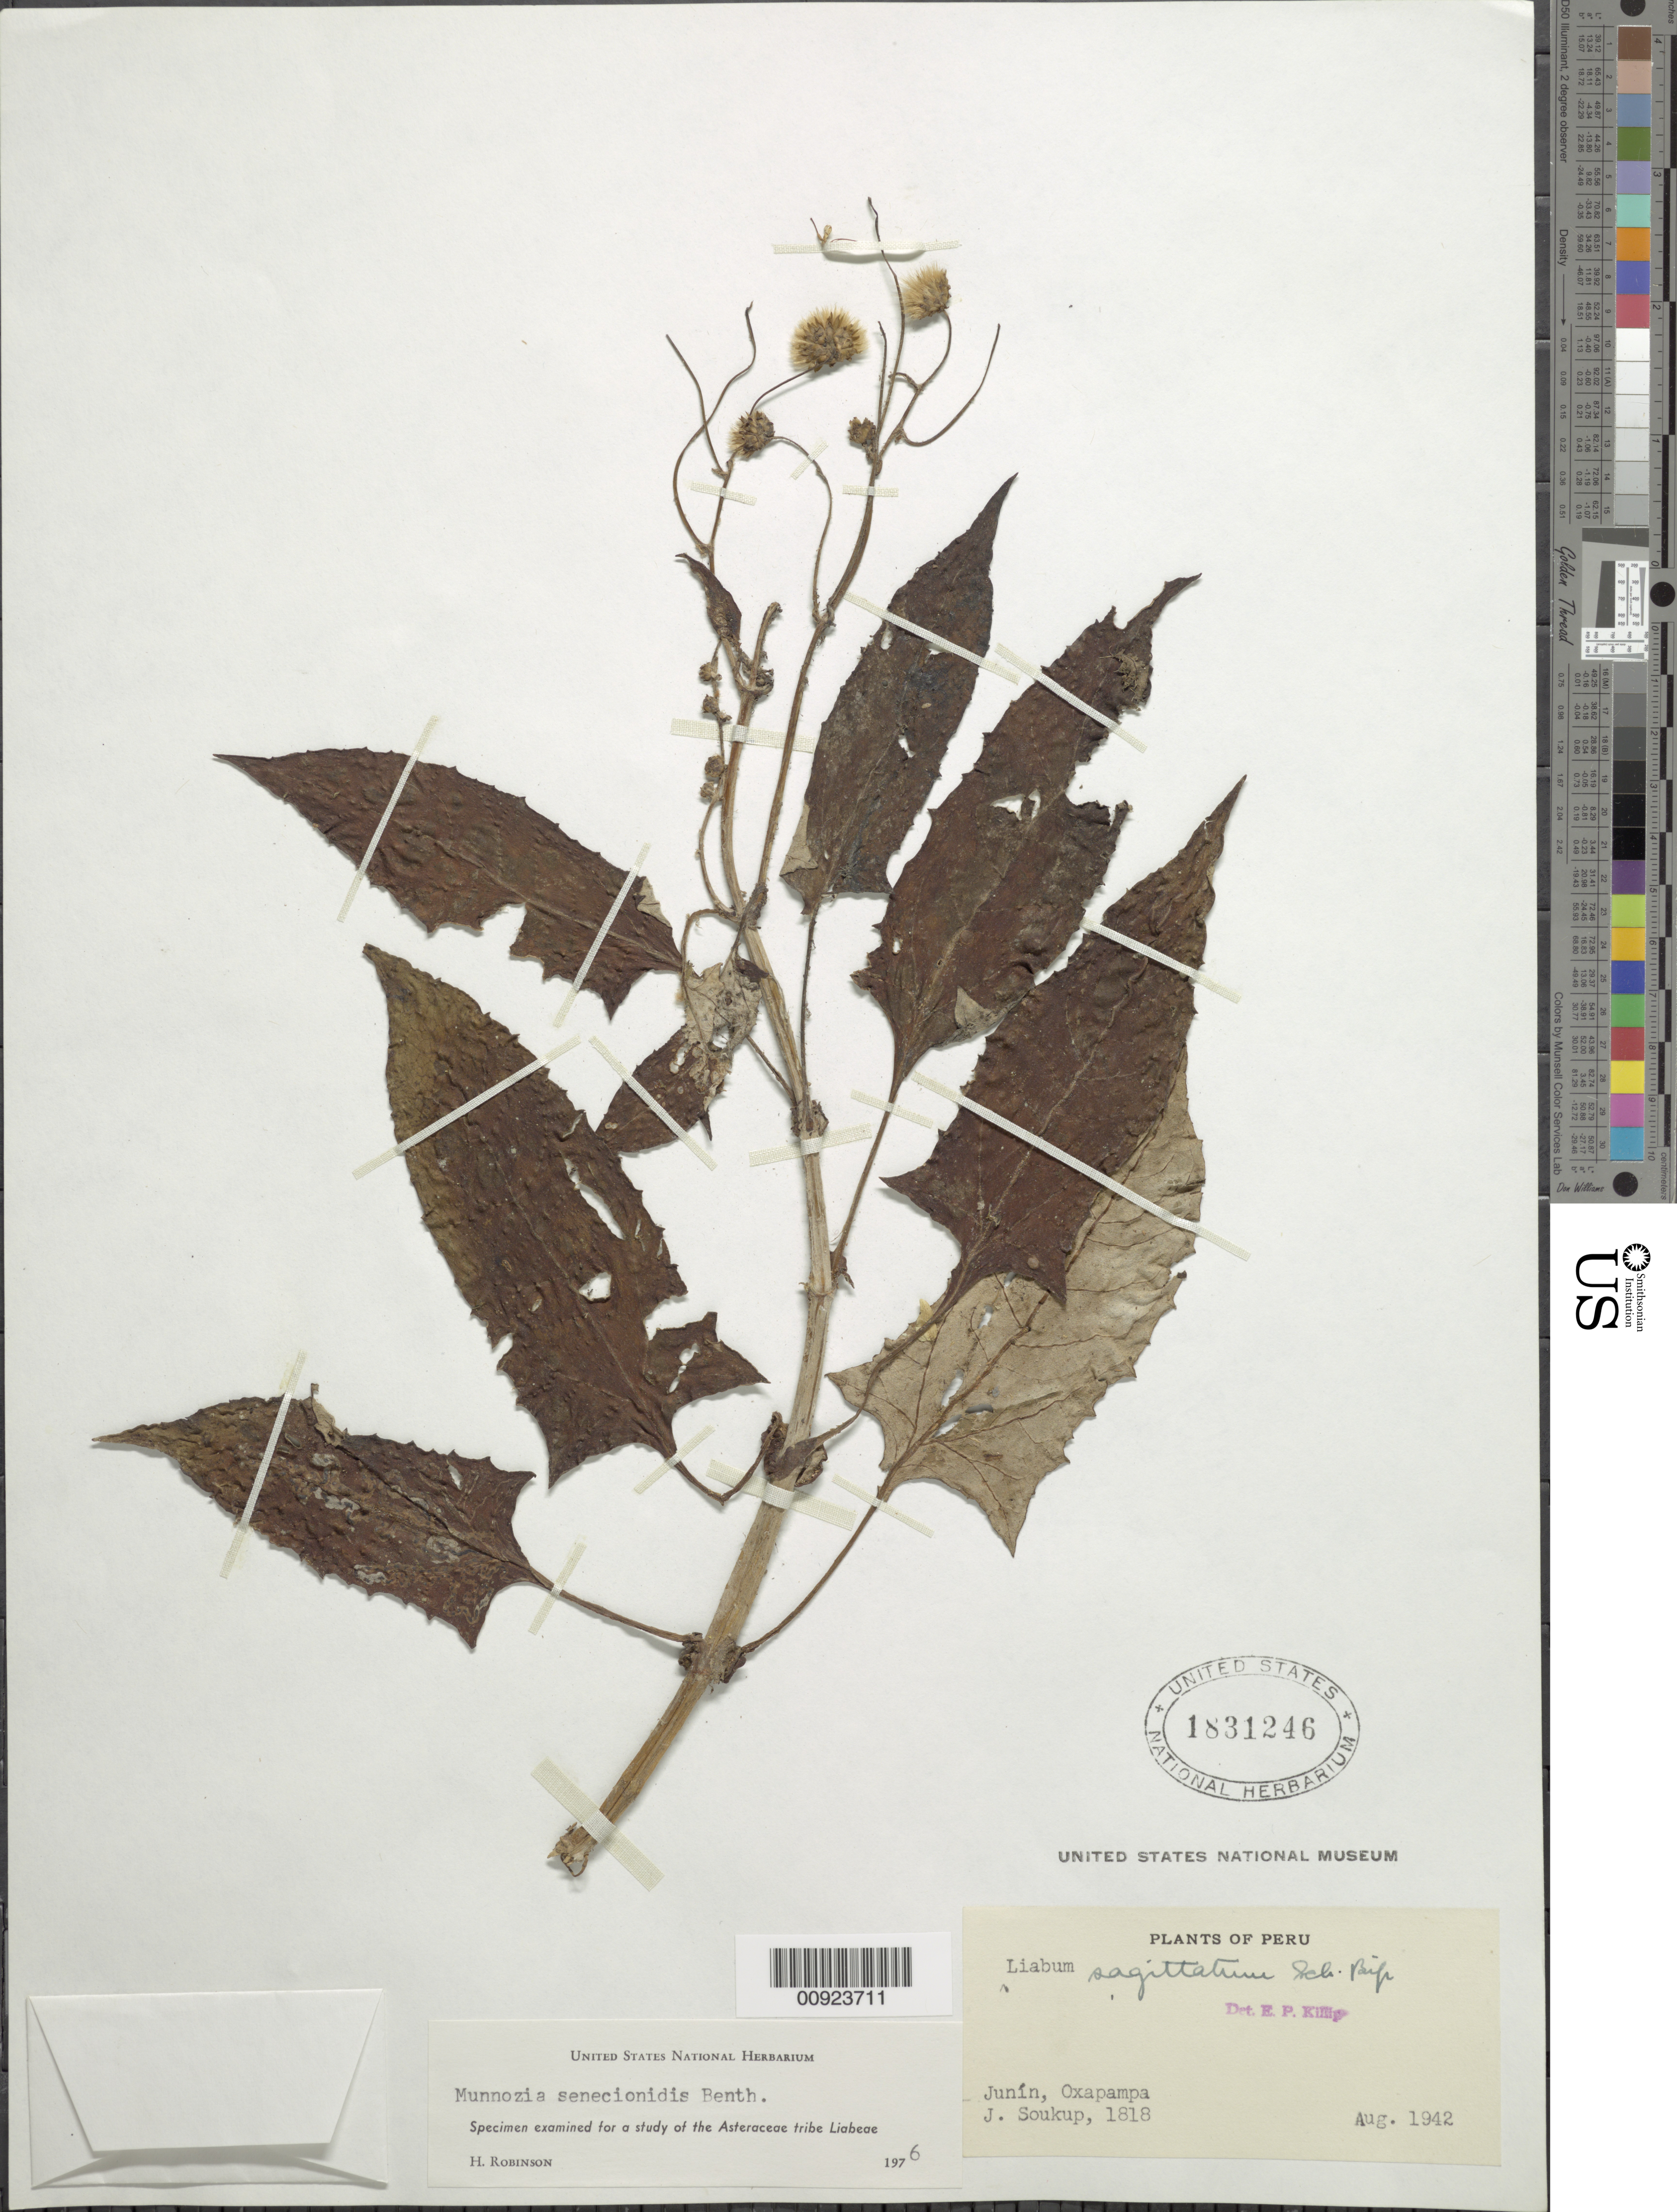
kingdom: Plantae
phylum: Tracheophyta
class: Magnoliopsida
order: Asterales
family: Asteraceae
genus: Munnozia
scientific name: Munnozia senecionidis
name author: Benth.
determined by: Robinson, Harold E., (US)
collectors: J. J. Soukup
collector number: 1818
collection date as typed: August 1942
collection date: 1942-08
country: Peru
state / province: Junín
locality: Oxapampa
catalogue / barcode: US 1831246